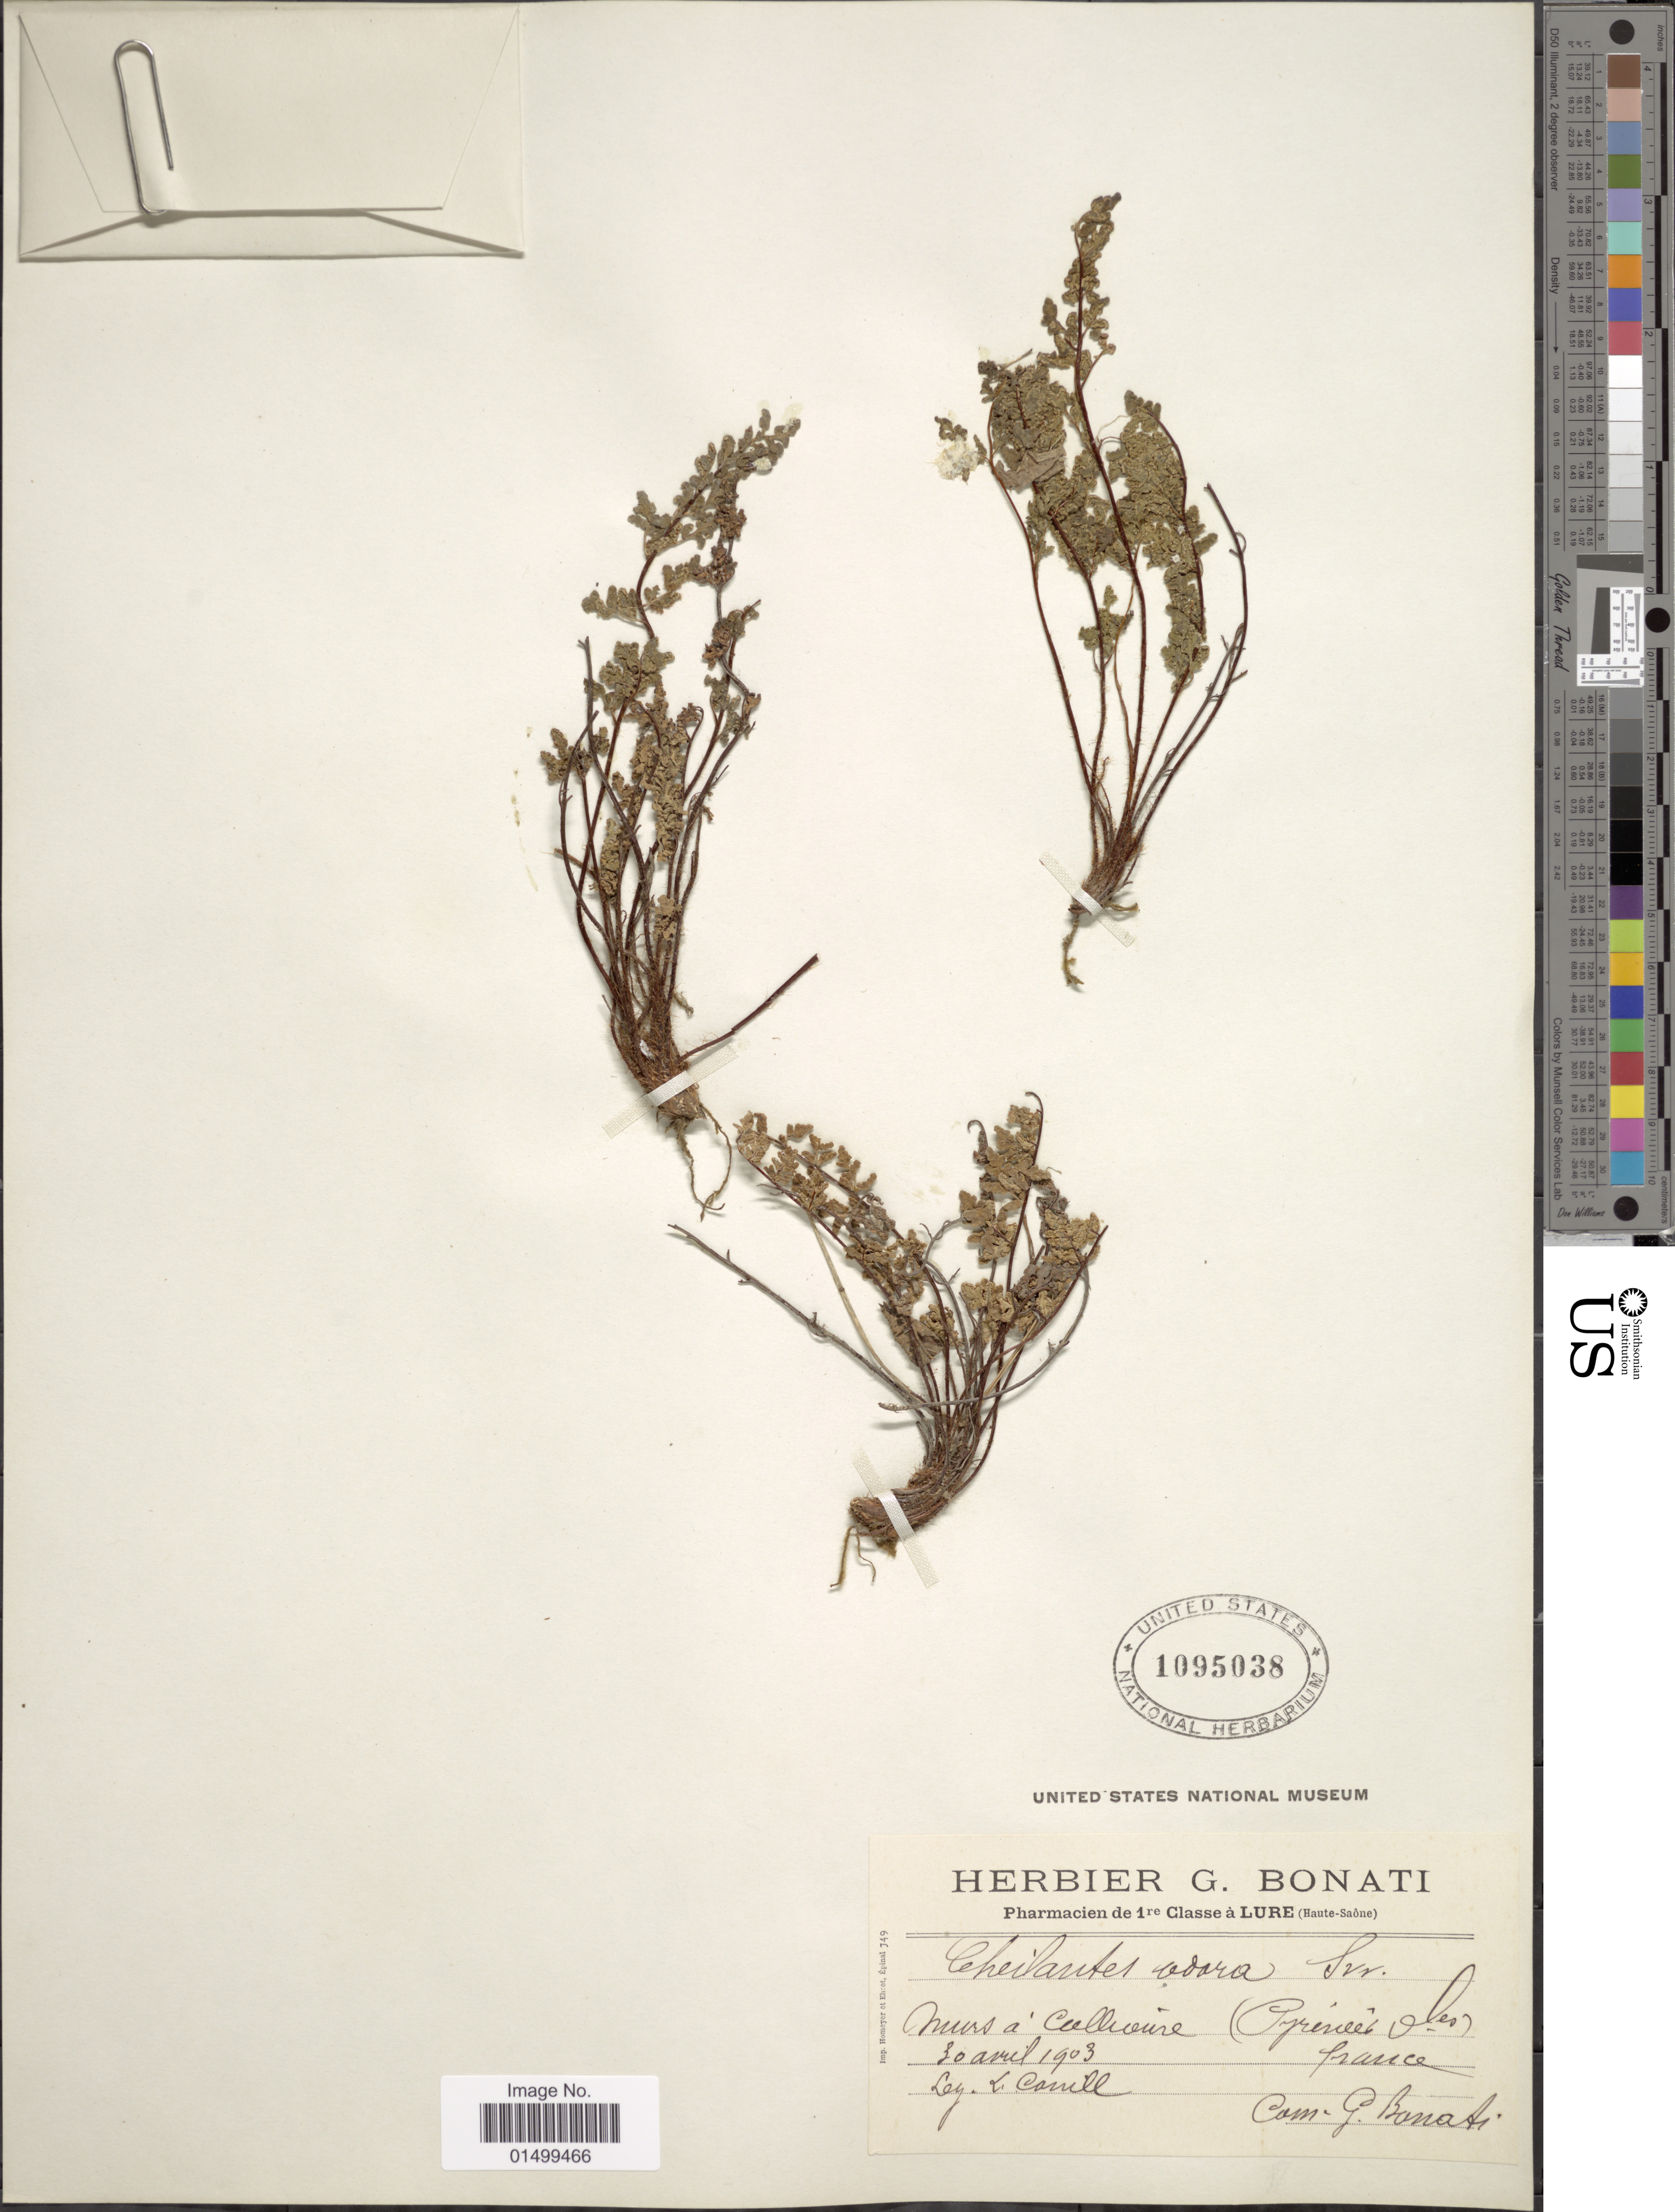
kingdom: Plantae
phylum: Tracheophyta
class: Polypodiopsida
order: Polypodiales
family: Pteridaceae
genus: Cheilanthes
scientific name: Cheilanthes pteridioides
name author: (Reichard) C. Chr.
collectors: L. Canill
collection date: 1903-04-20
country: France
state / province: Occitanie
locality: Murs a Cullieviere (Pyrenees Oles) [interpreted]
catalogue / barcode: US 1095038